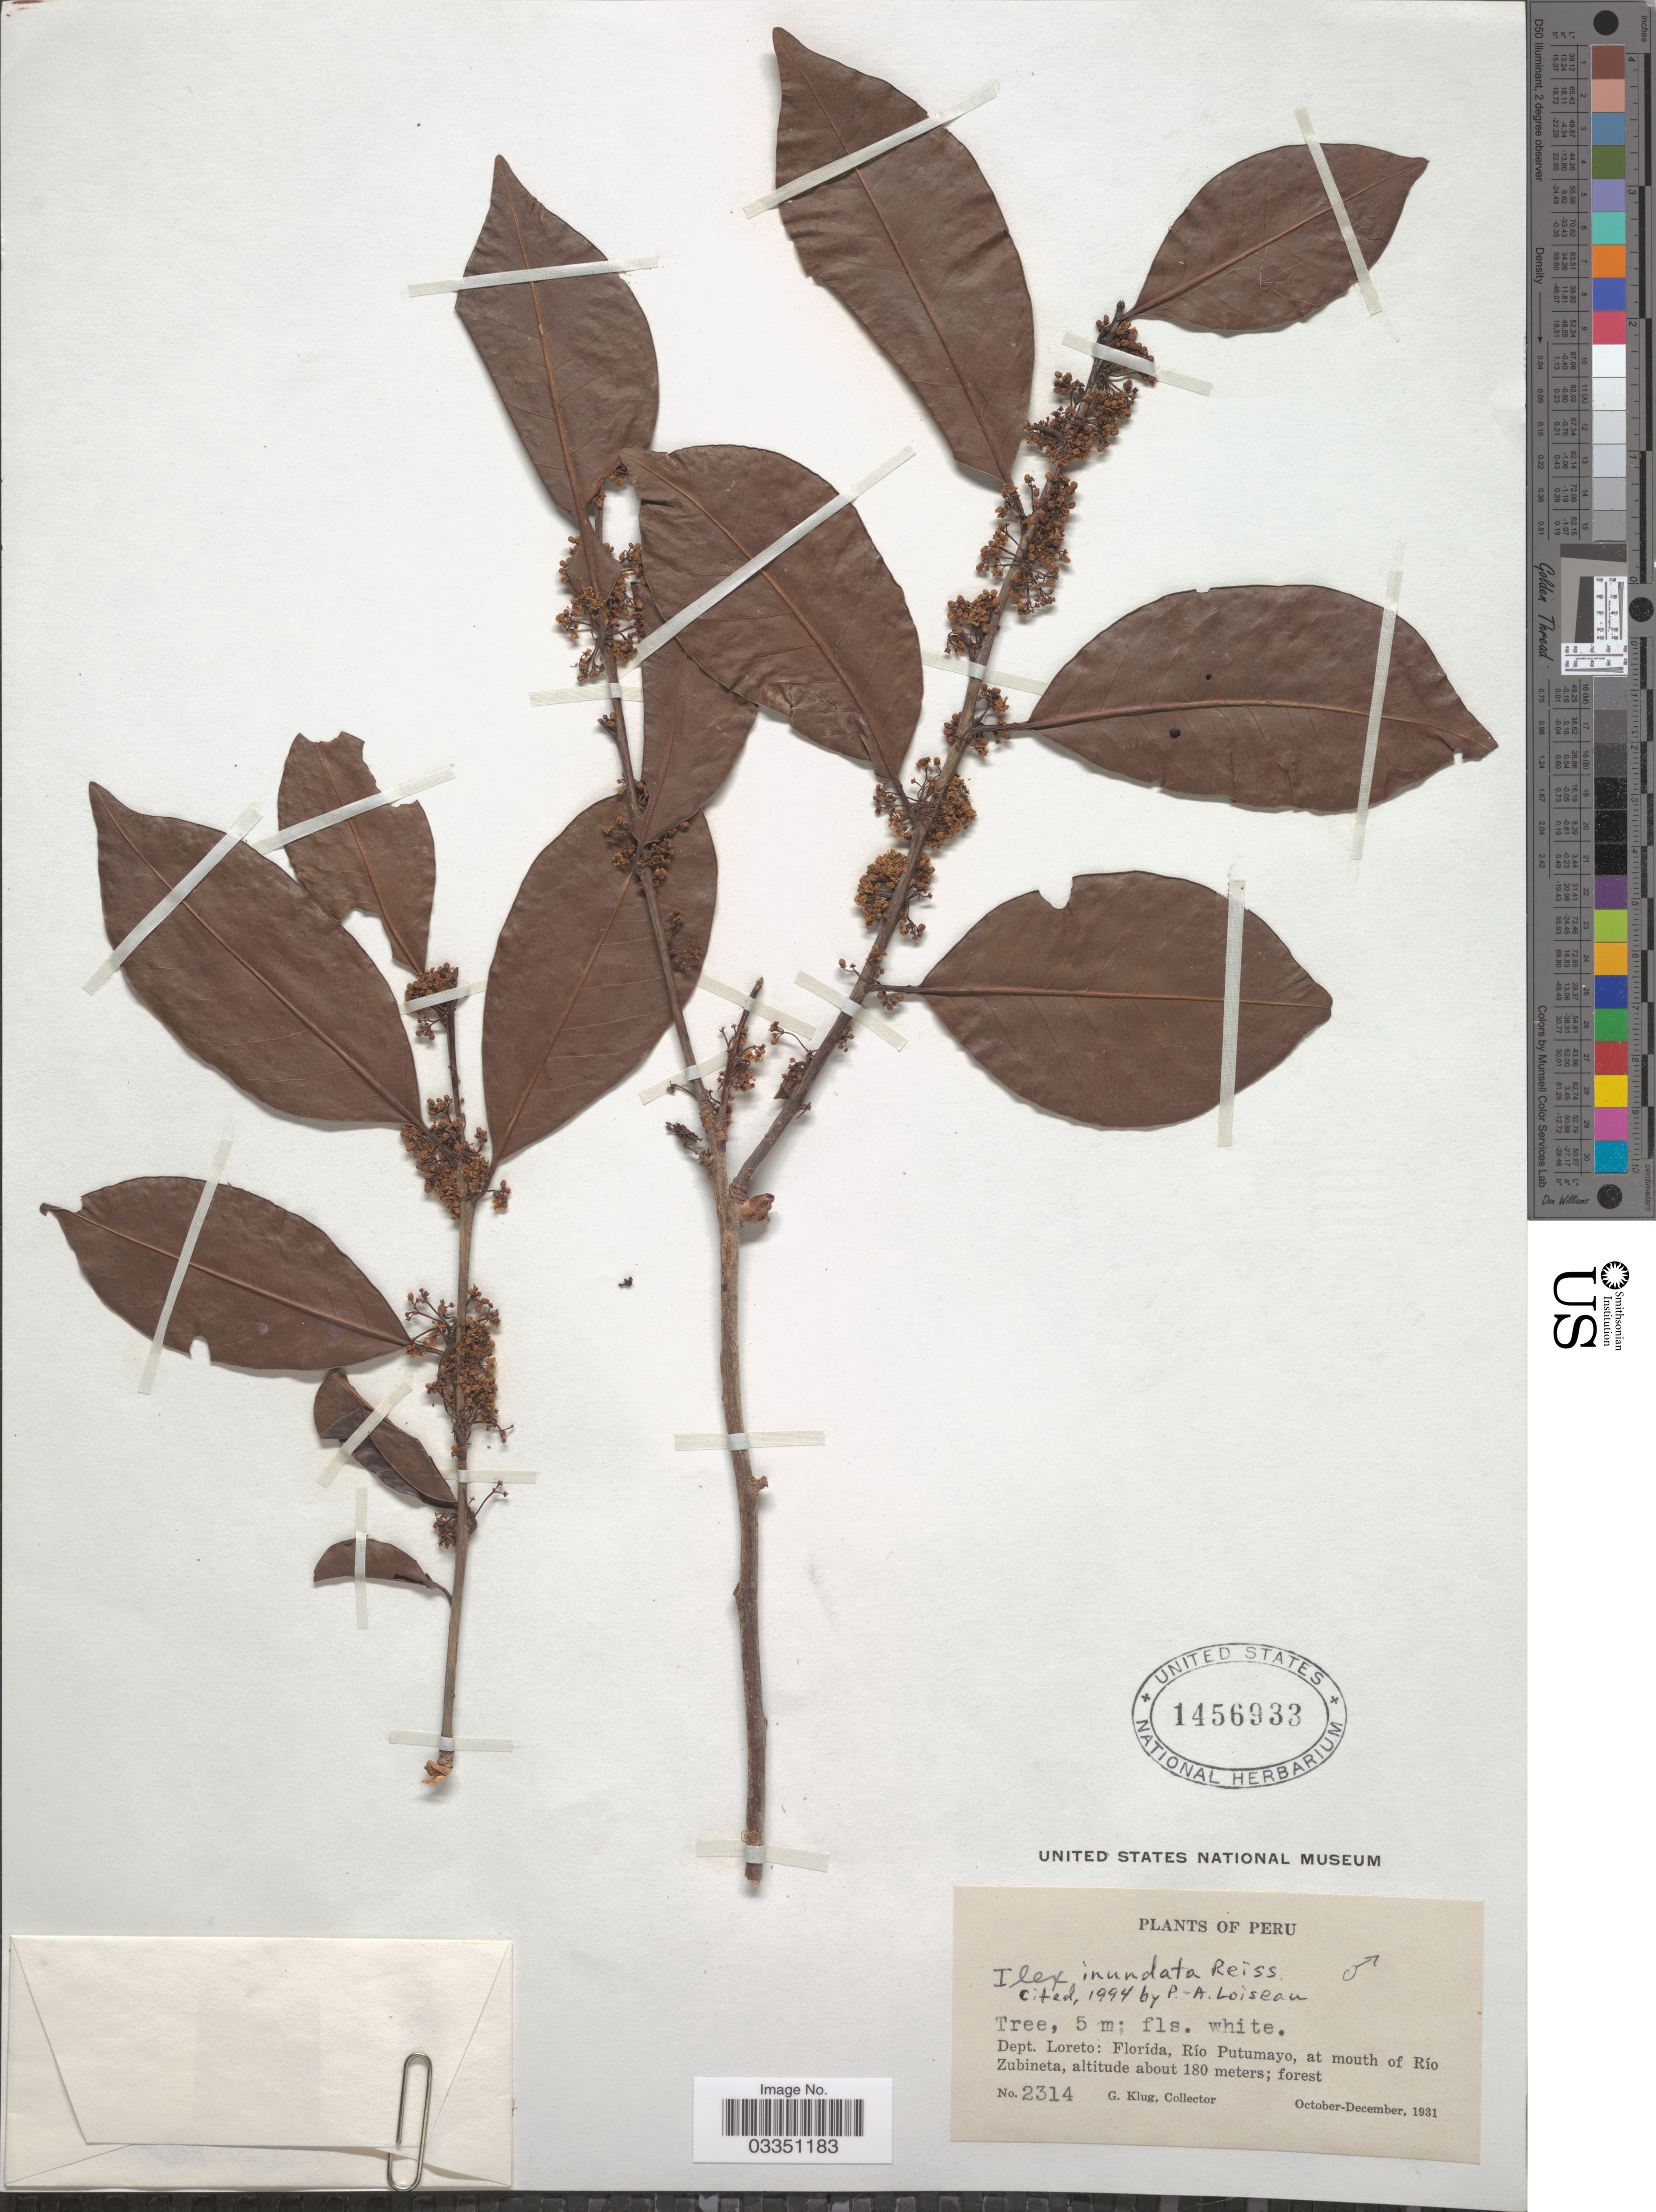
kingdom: Plantae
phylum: Tracheophyta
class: Magnoliopsida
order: Aquifoliales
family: Aquifoliaceae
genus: Ilex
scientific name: Ilex inundata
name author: Poepp. ex Reissek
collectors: G. Klug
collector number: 2314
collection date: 1931-10/1931-11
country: Peru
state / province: Loreto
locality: Dept. Loreto: Florída, Río Putumayo, at mouth of Río Zubineta.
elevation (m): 180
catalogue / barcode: US 1456933